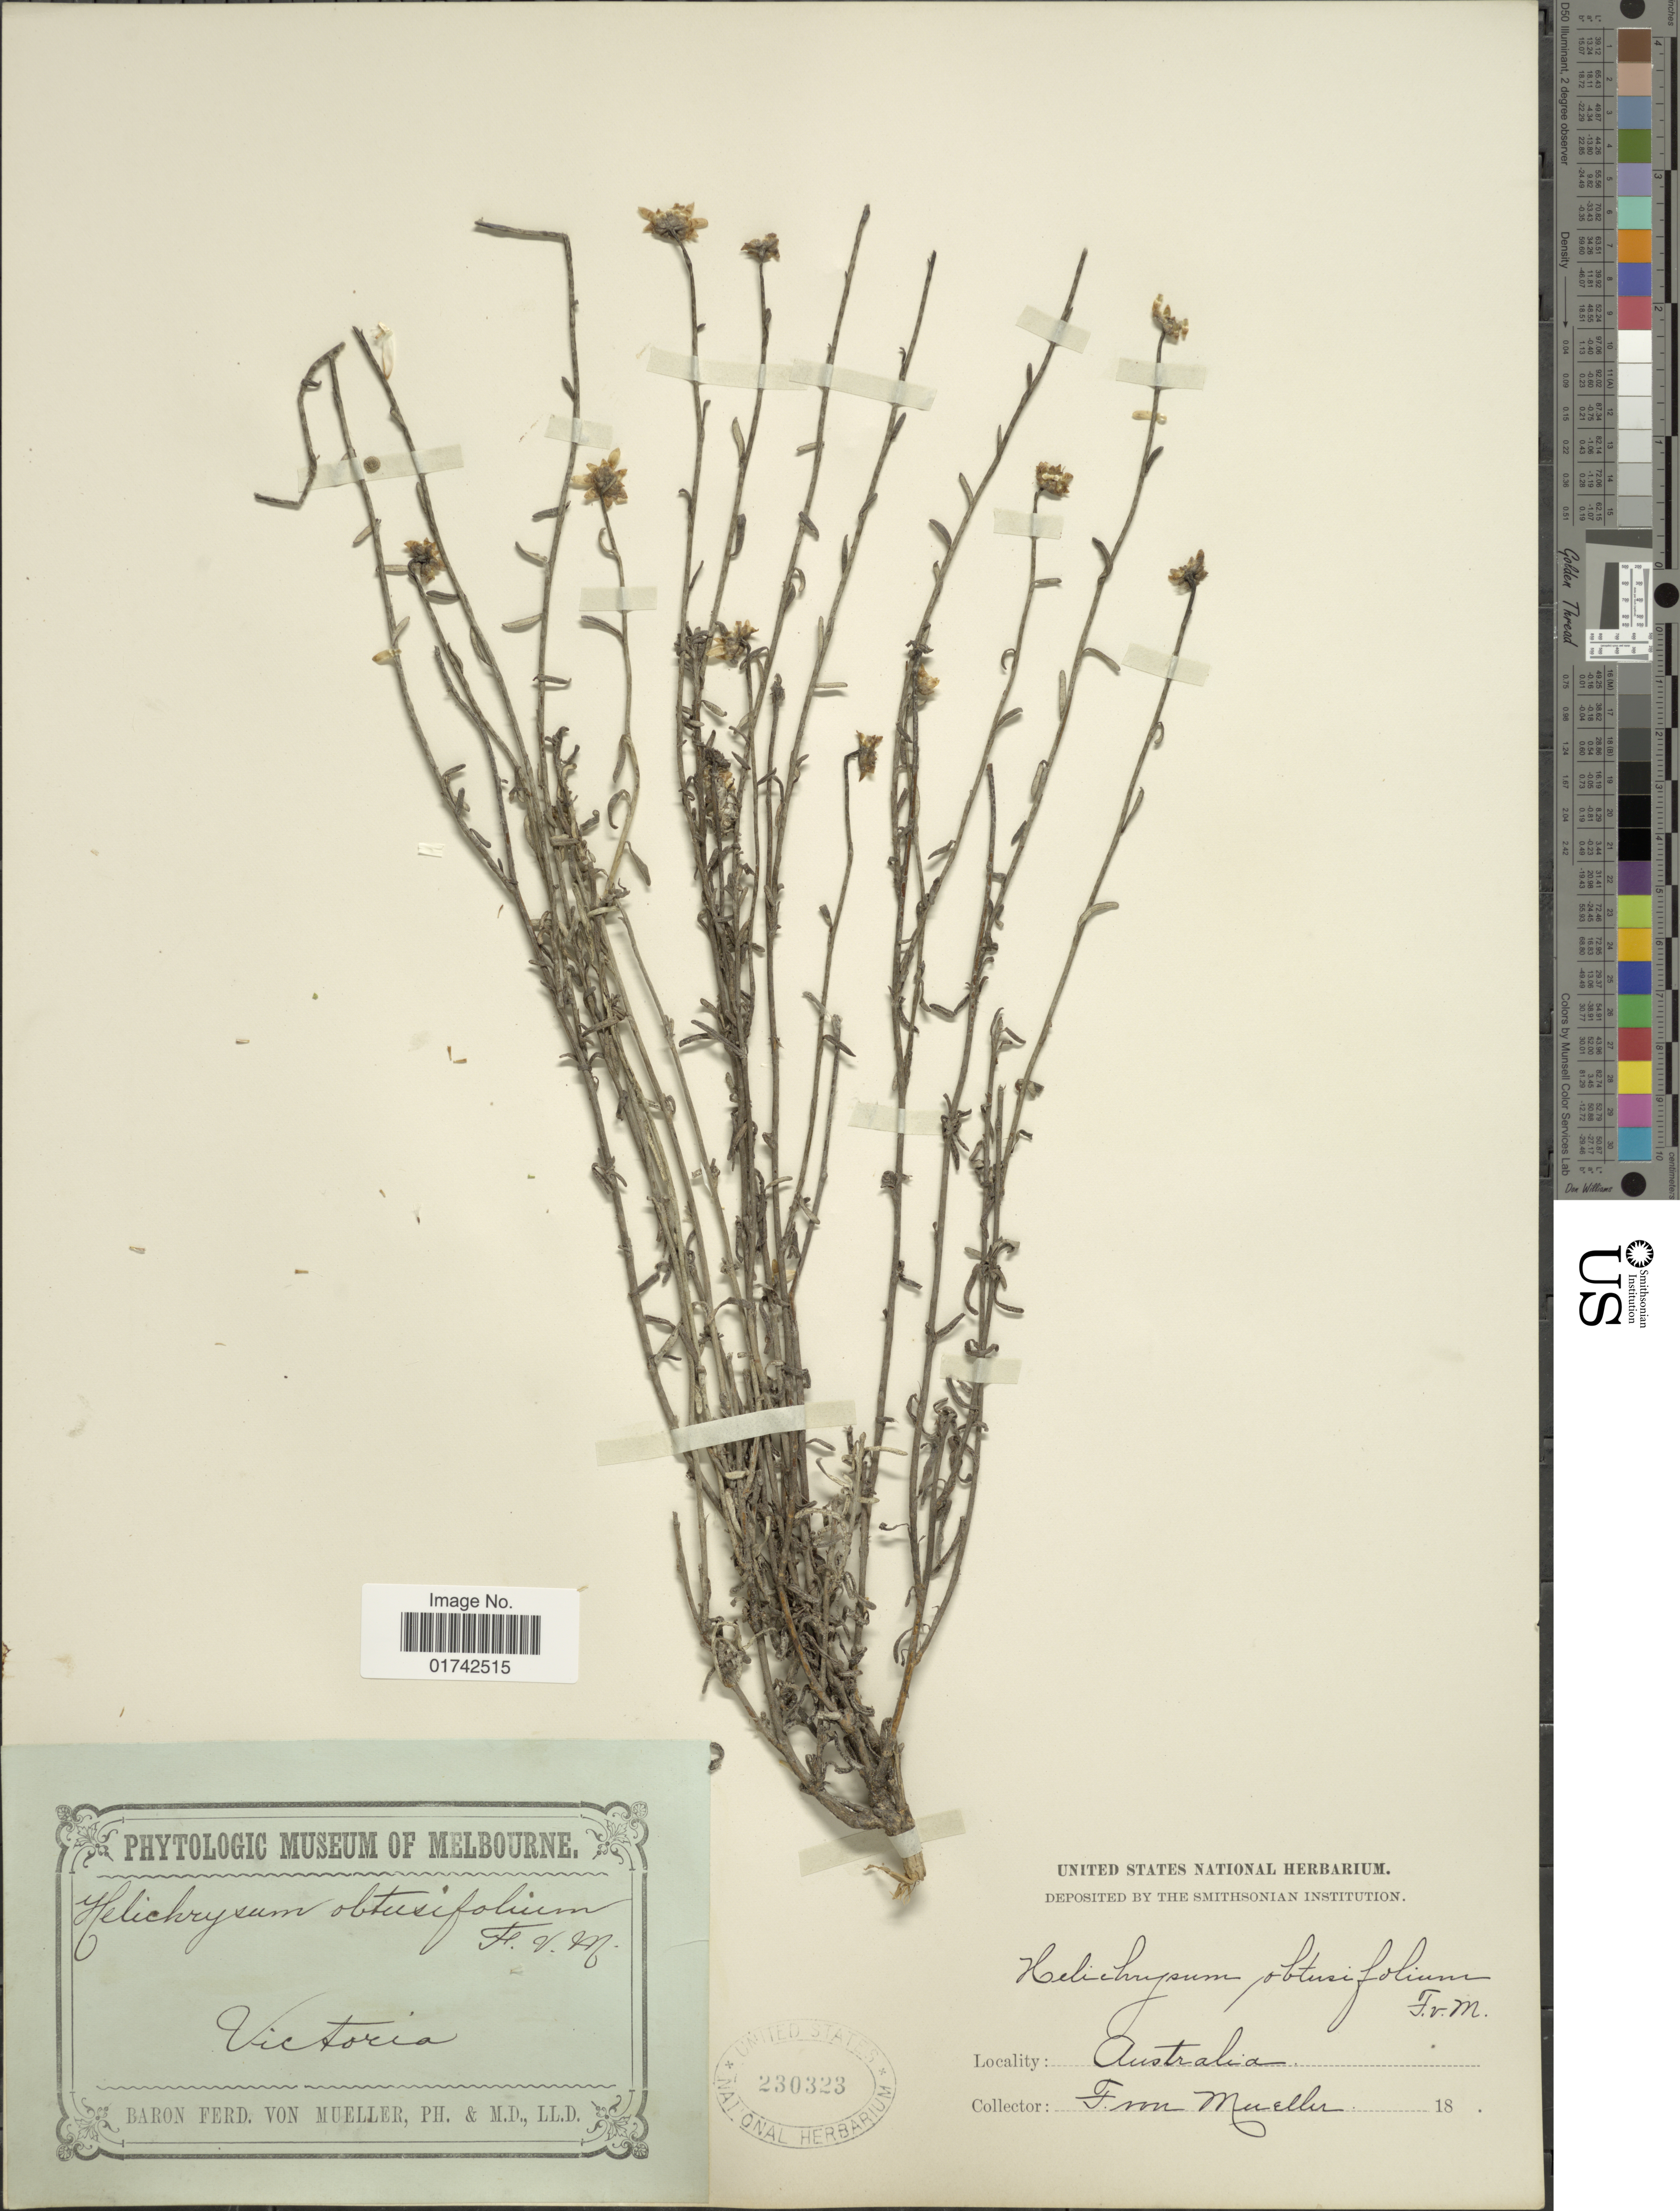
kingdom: Plantae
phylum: Tracheophyta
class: Magnoliopsida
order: Asterales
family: Asteraceae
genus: Helichrysum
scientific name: Helichrysum obtusifolium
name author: Sond.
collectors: F. von Mueller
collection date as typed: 18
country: Australia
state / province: Victoria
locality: Victoria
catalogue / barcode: US 230323